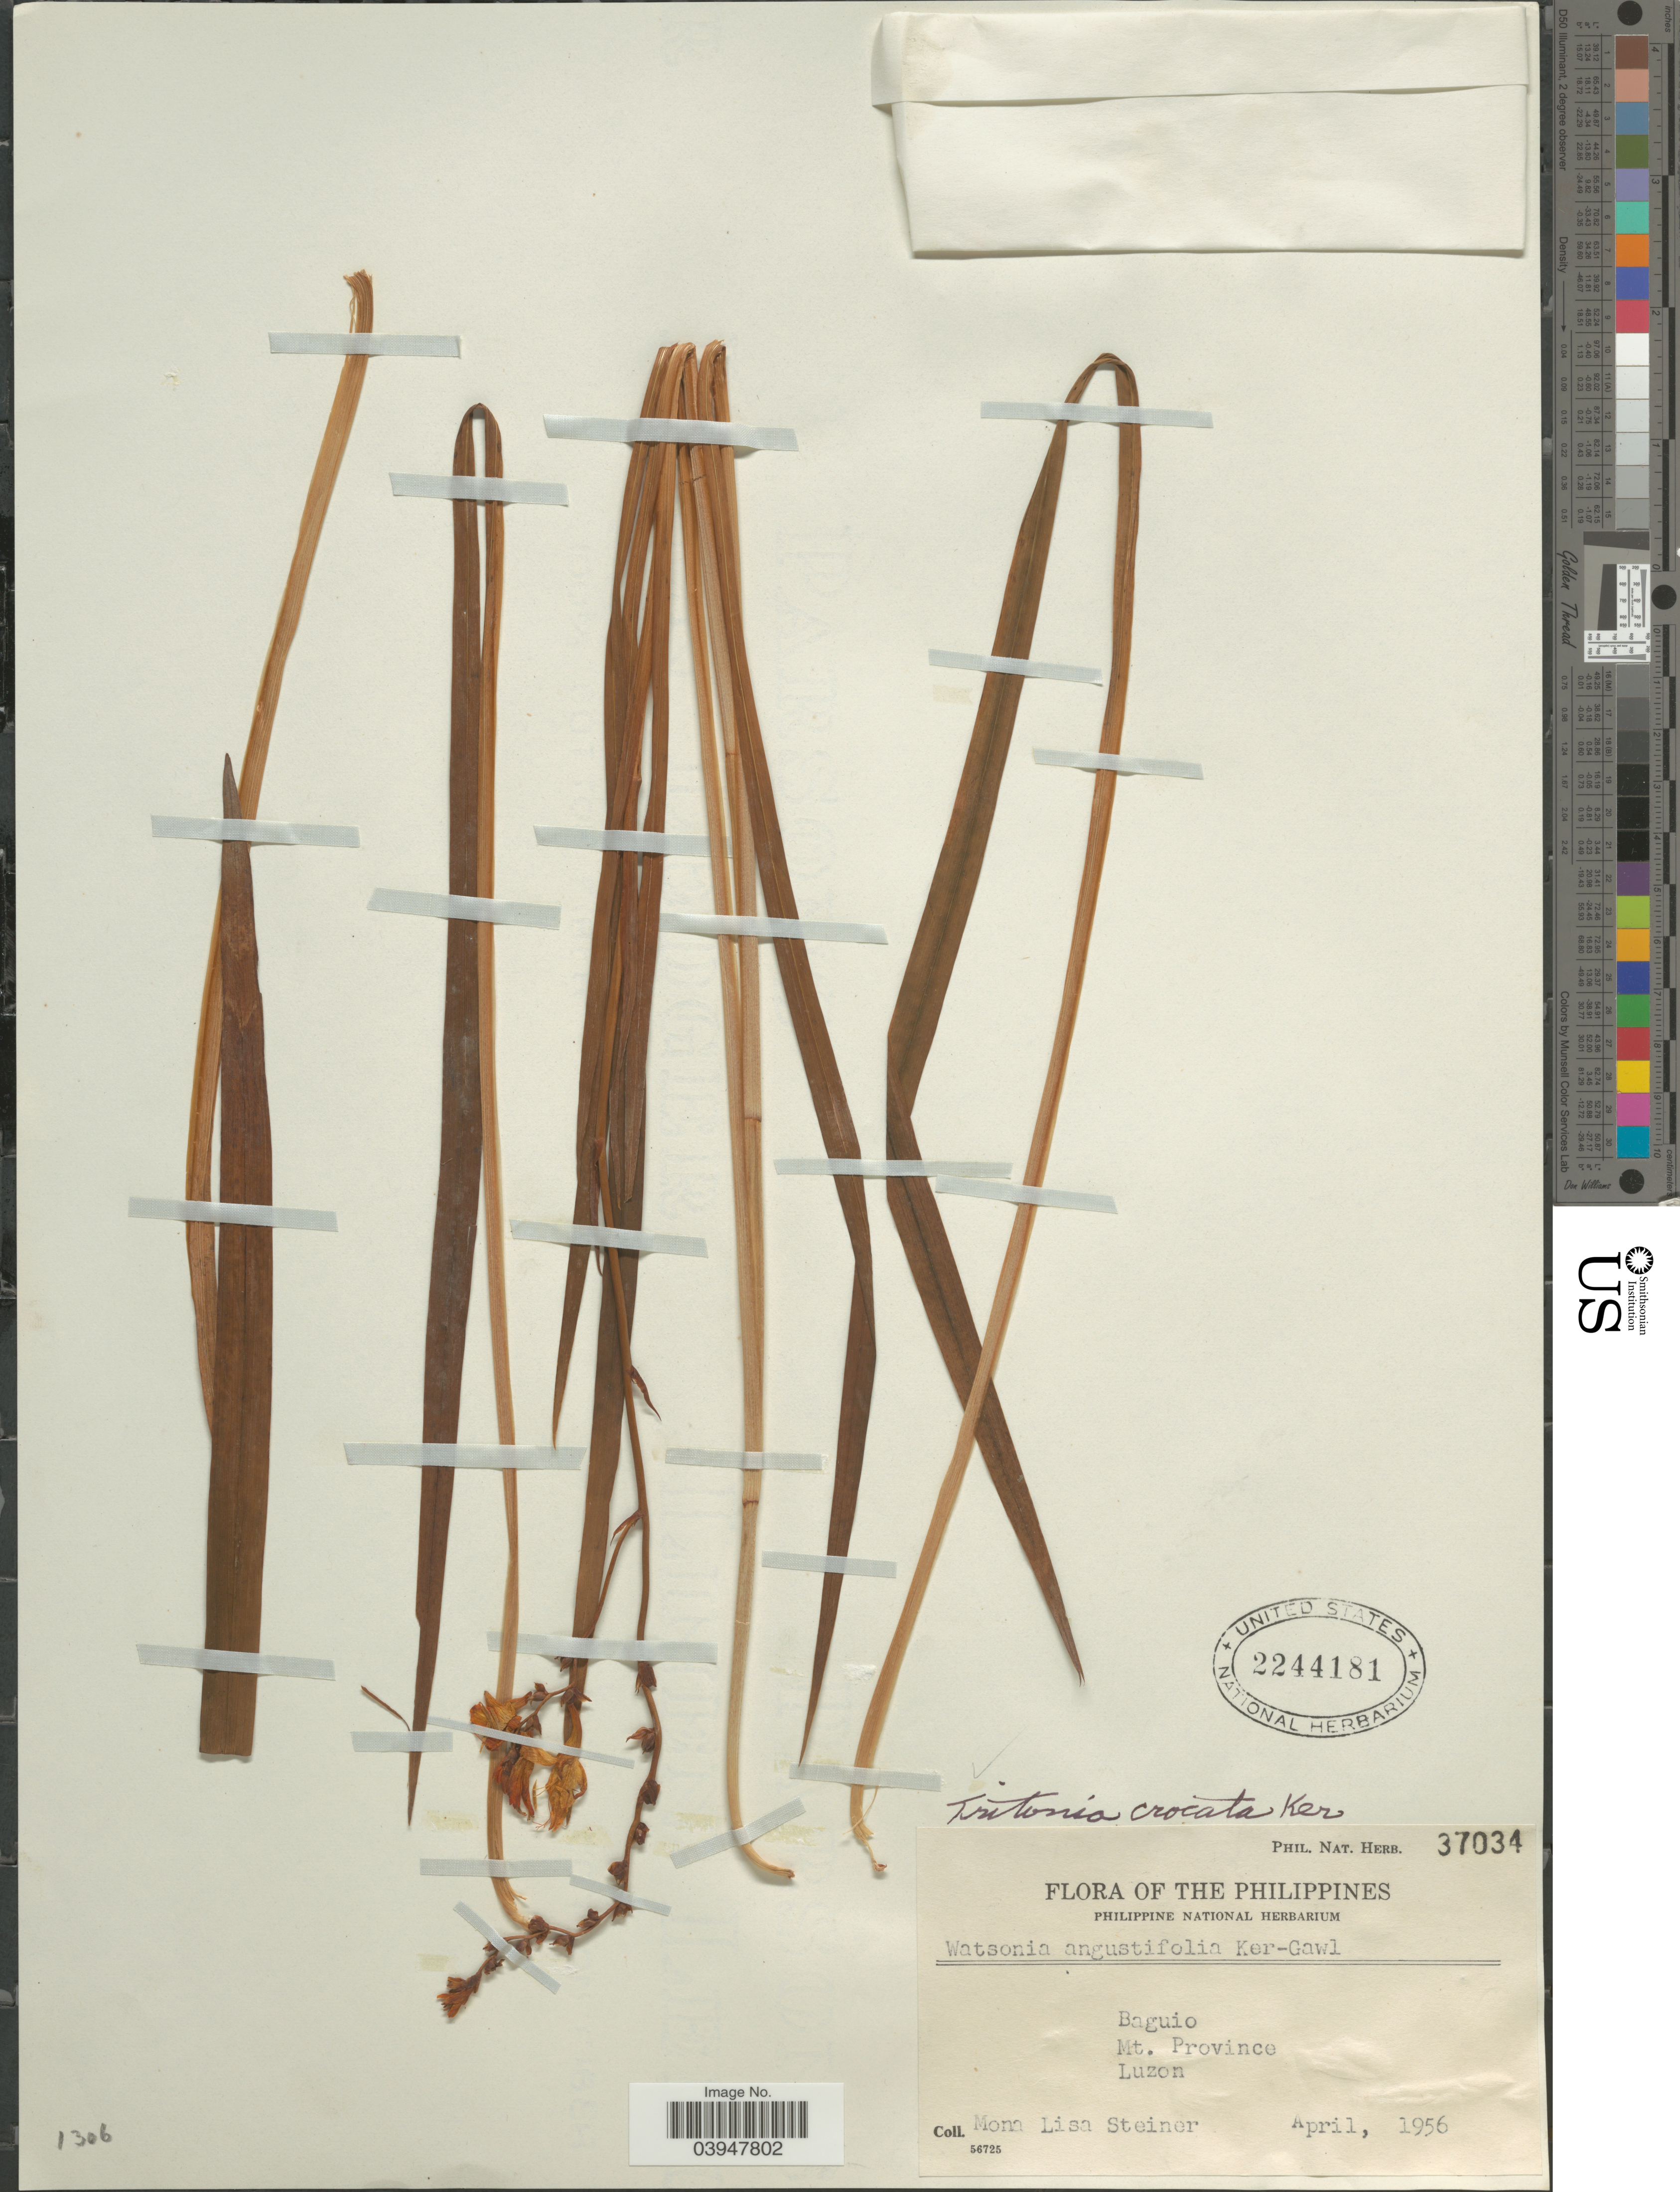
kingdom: Plantae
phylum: Tracheophyta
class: Liliopsida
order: Asparagales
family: Iridaceae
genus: Tritonia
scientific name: Tritonia crocata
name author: (L.) Ker Gawl.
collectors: M. Steiner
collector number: Phil. Nat. Herb. 37034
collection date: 1956-04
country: Philippines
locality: Baguio. Mt. Province. Luzon.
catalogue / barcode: US 2244181